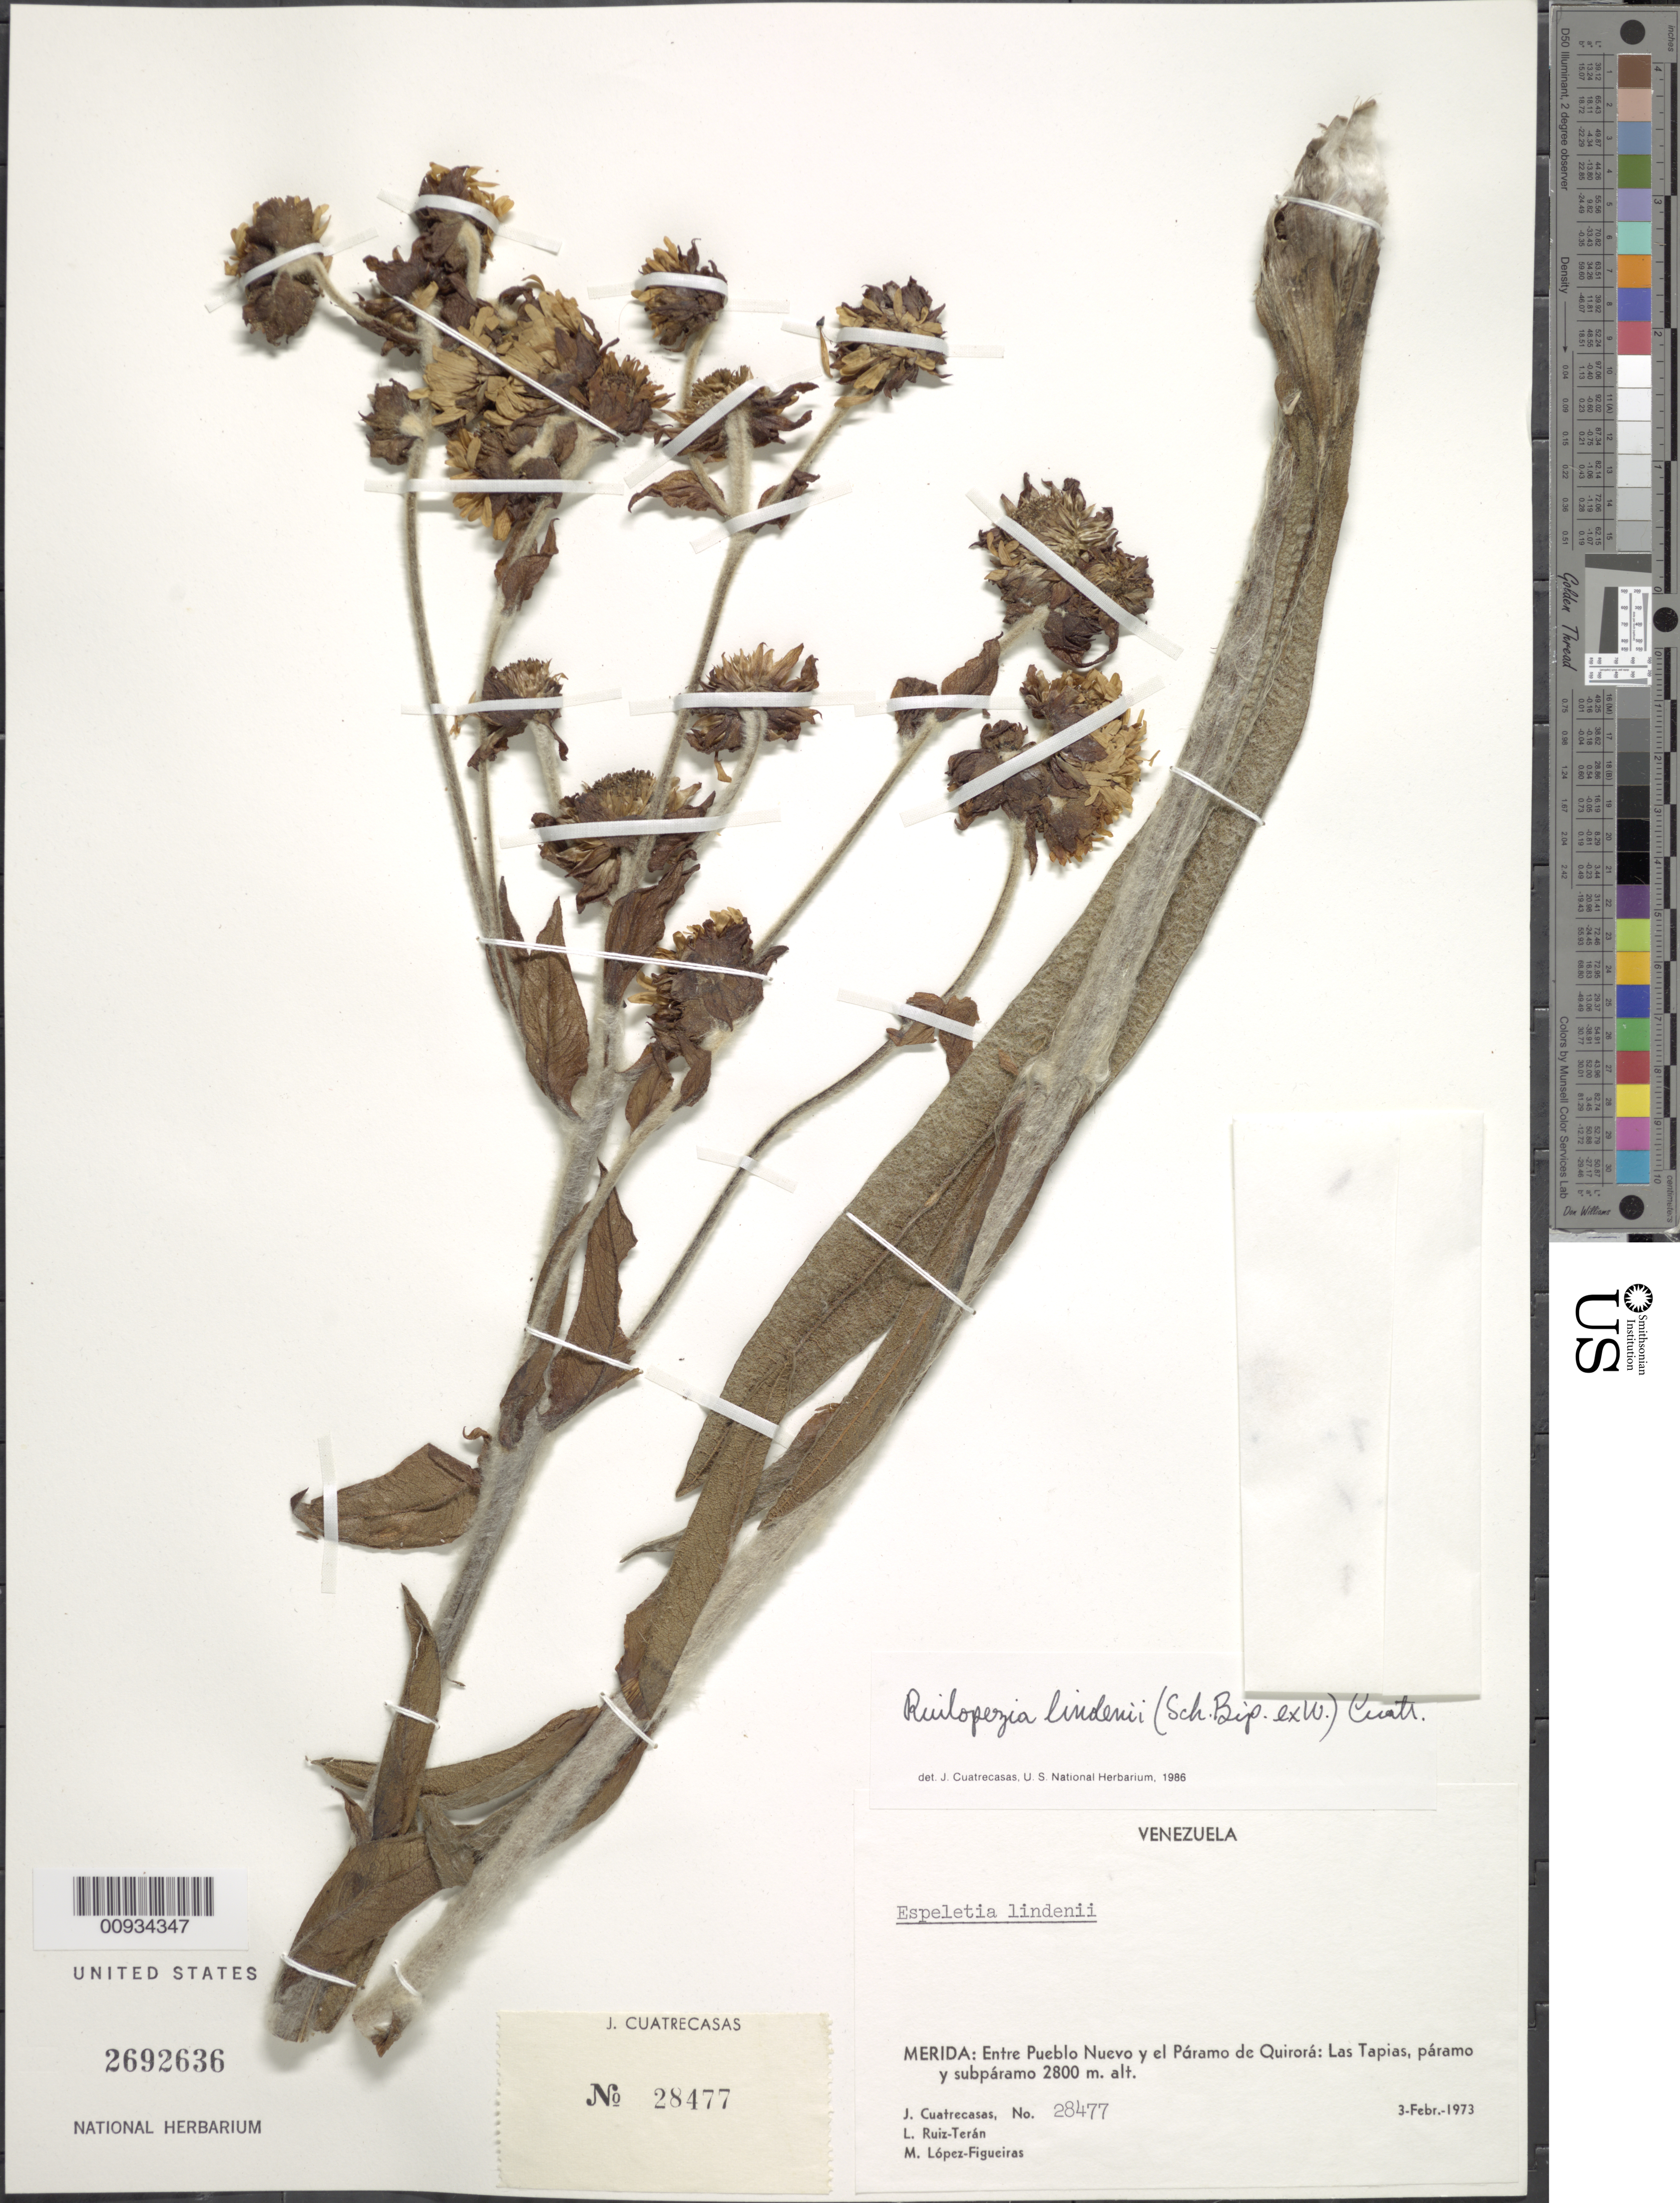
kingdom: Plantae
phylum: Tracheophyta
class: Magnoliopsida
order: Asterales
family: Asteraceae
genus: Ruilopezia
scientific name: Ruilopezia lindenii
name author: (Sch. Bip. ex Wedd.) Cuatrec.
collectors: J. Cuatrecasas, L. E. Ruíz-Terán & M. López Figueiras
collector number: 28477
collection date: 1973-02-03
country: Venezuela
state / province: Mérida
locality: Entre Pueblo Nuevo y el Paramo de Quirora, Las Tapias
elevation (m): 2800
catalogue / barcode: US 2692636